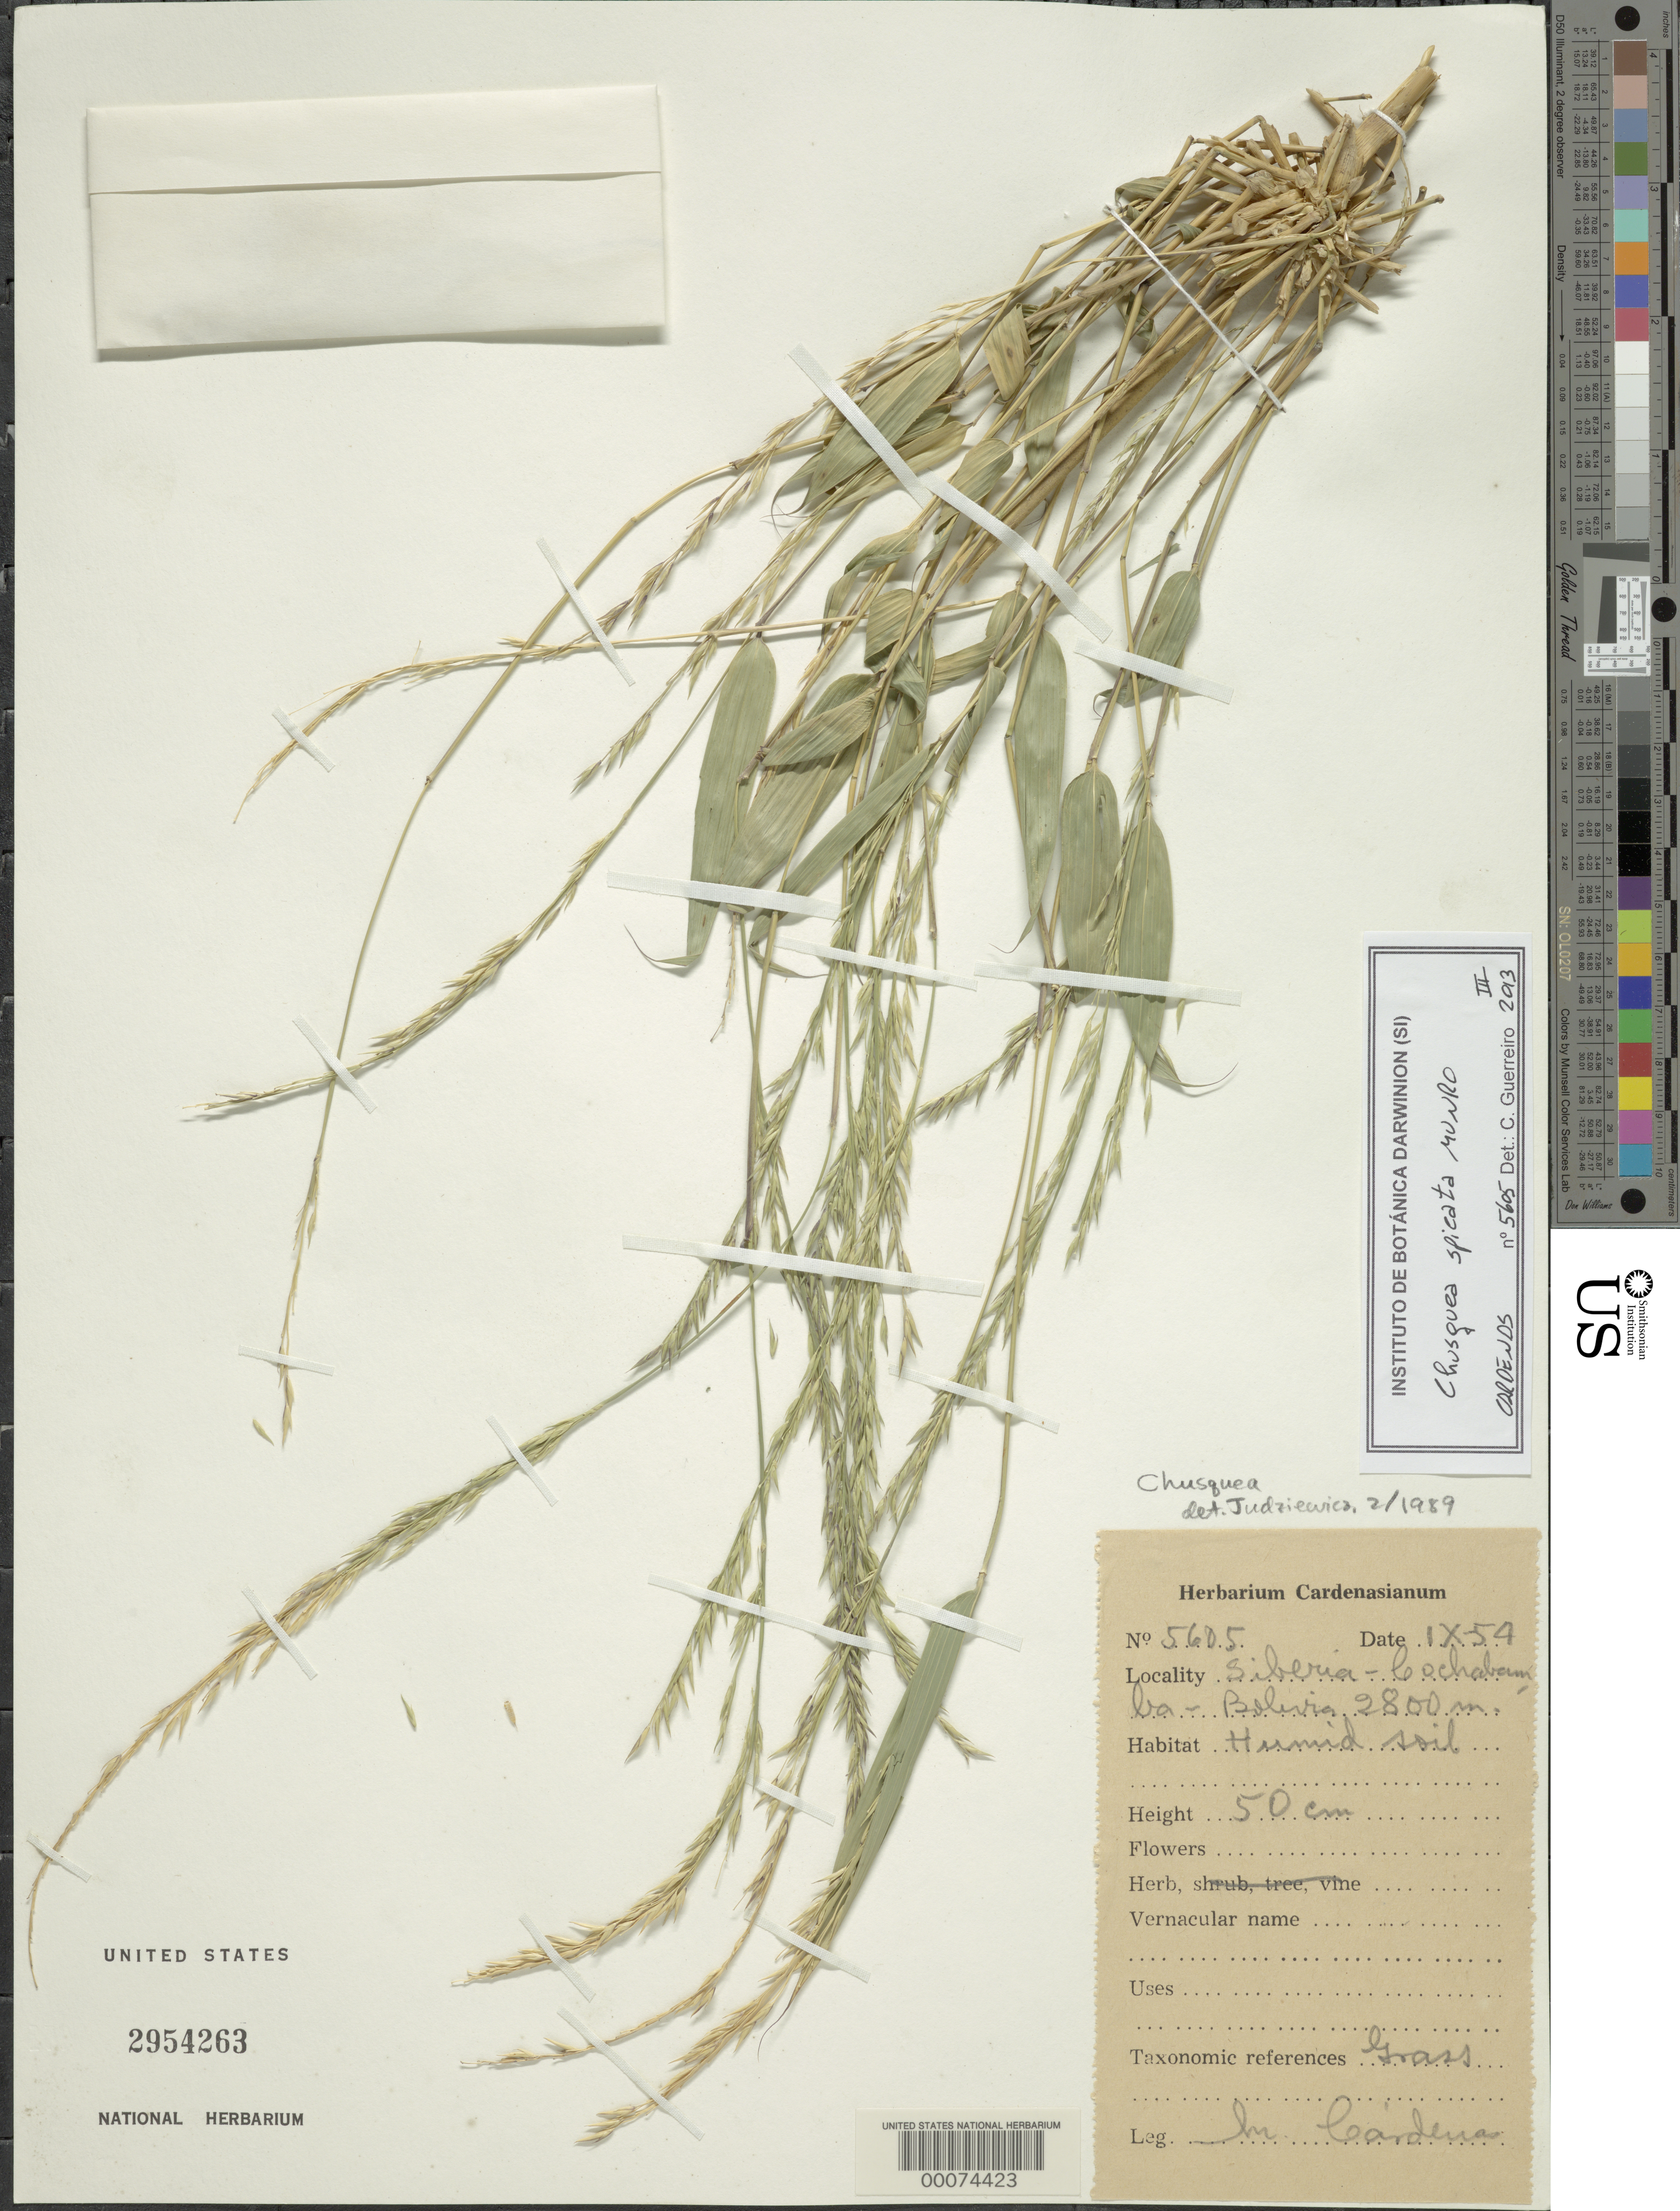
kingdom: Plantae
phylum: Tracheophyta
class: Liliopsida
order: Poales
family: Poaceae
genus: Chusquea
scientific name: Chusquea spicata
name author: Munro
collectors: M. Cárdenas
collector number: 5605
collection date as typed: Sep 1954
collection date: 1954-09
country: Bolivia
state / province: Cochabamba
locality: Siberia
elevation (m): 2800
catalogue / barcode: US 2954263